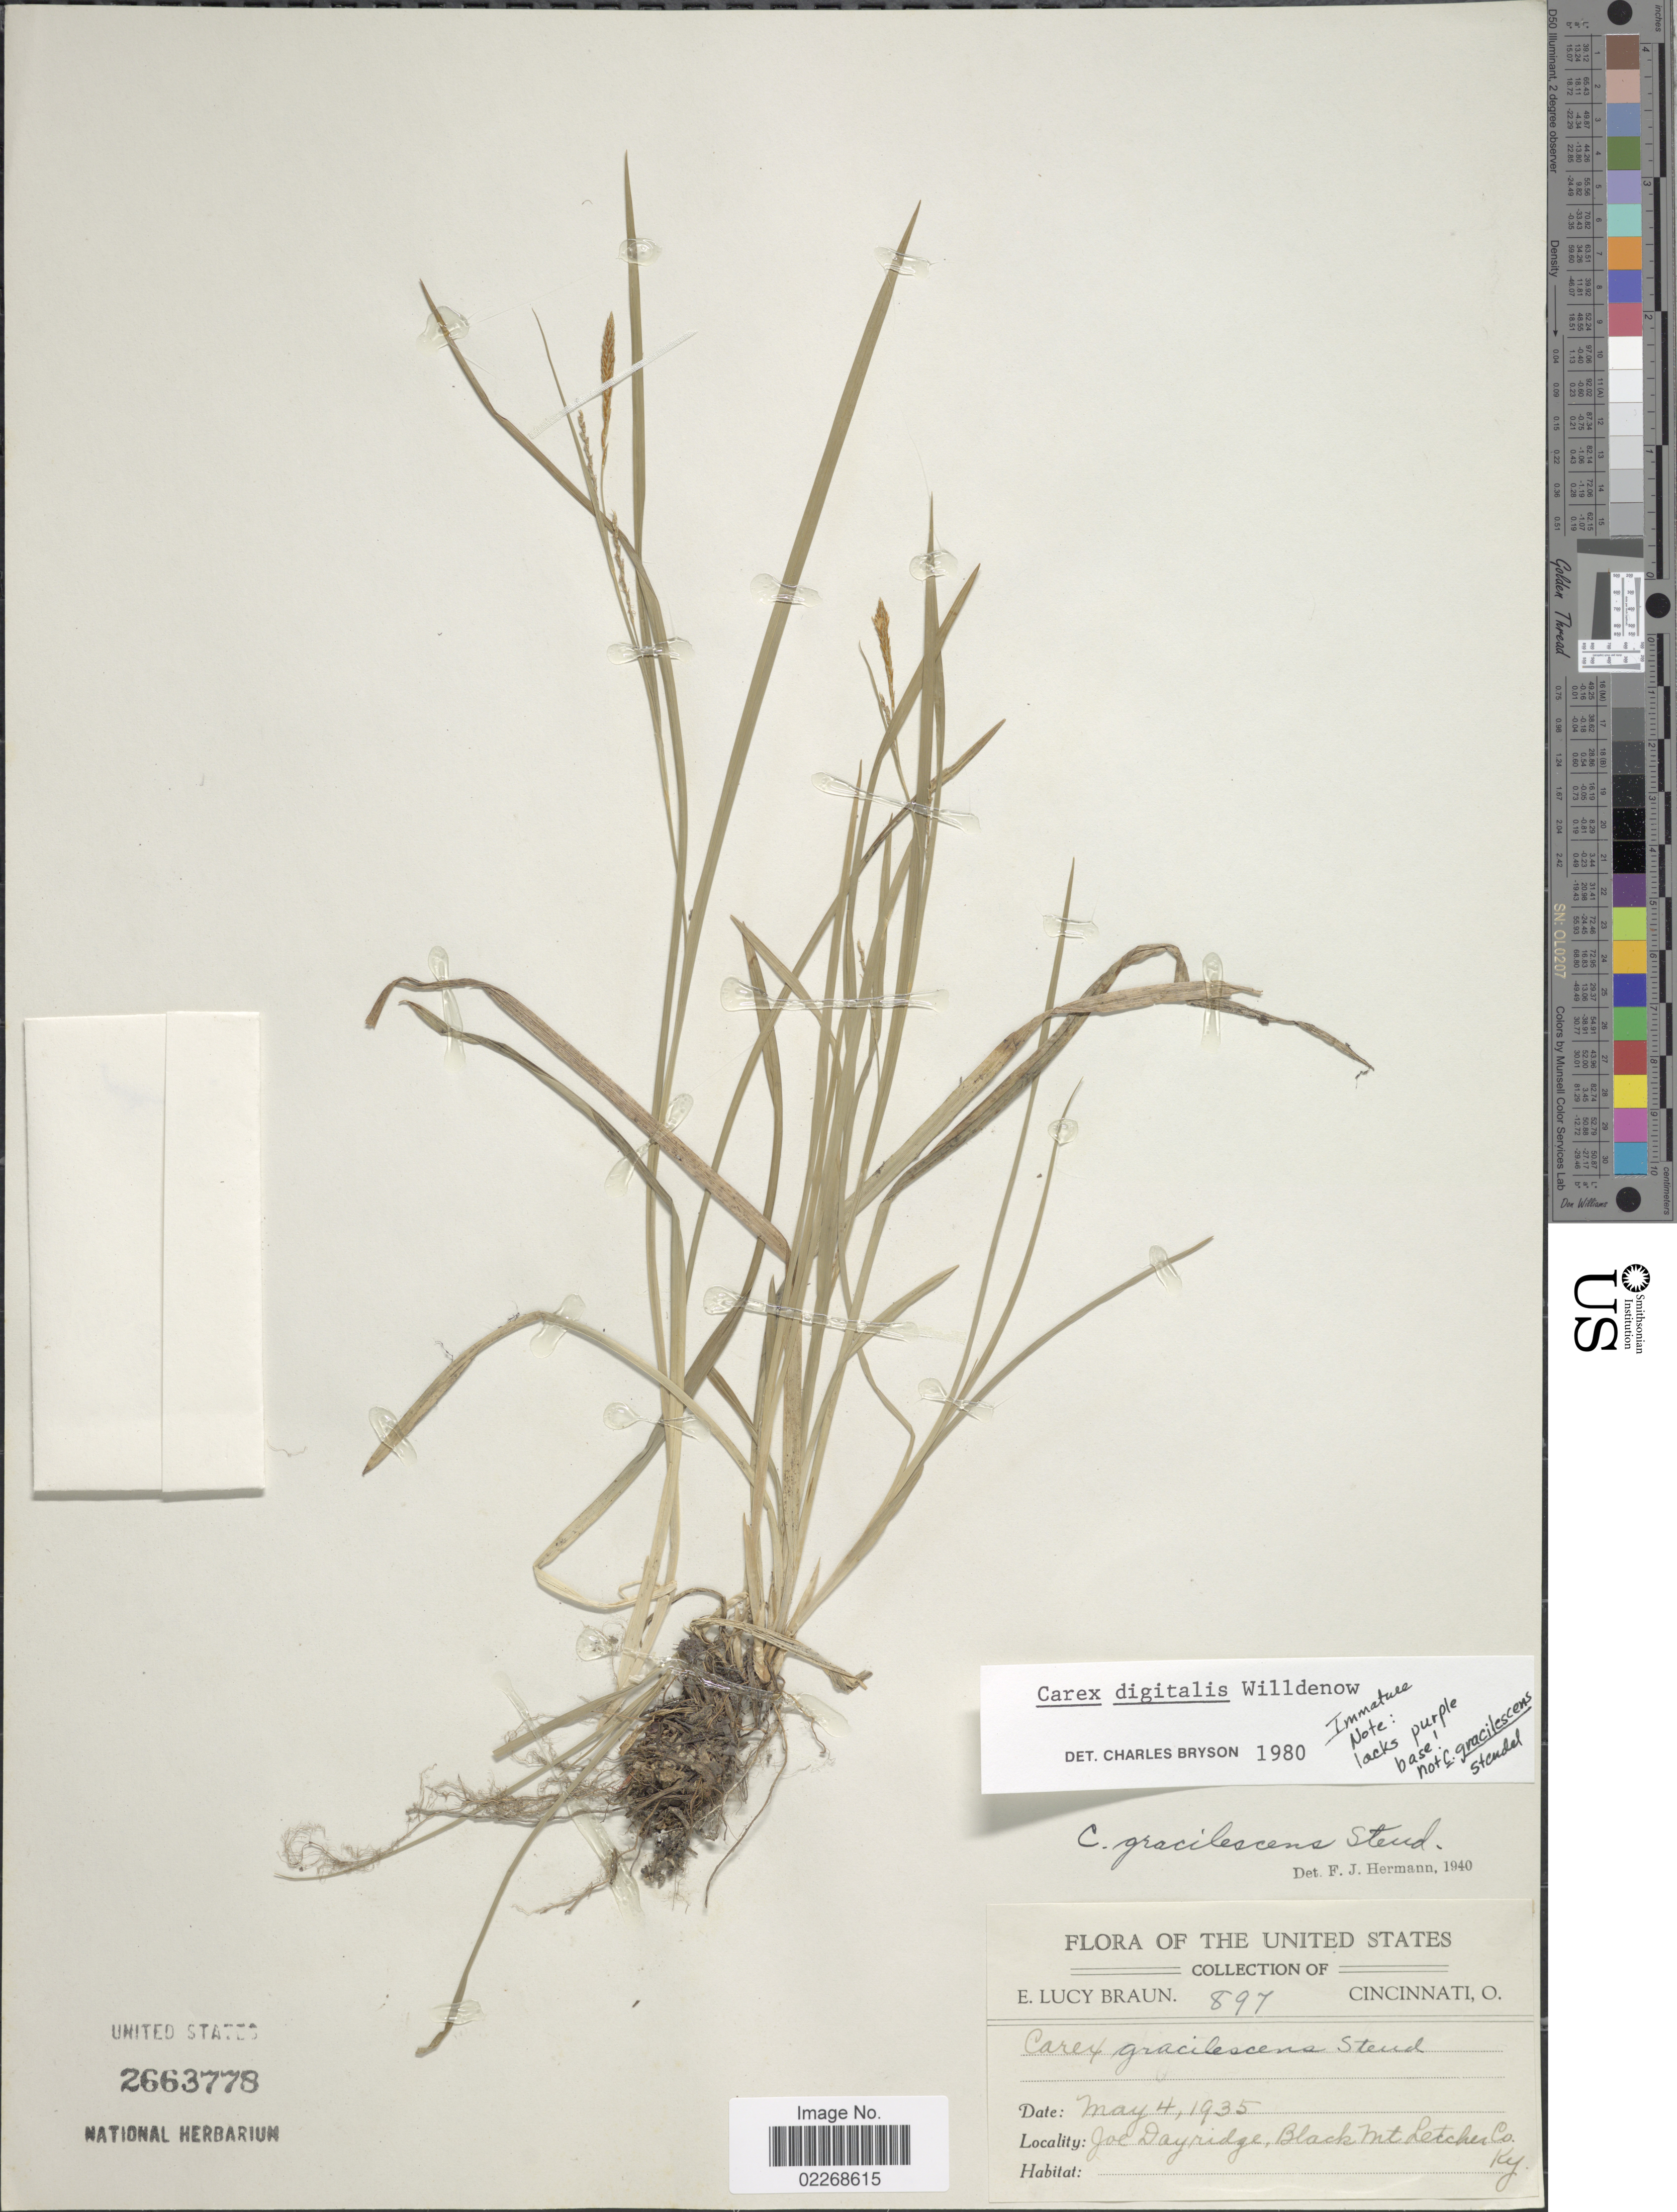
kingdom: Plantae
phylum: Tracheophyta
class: Liliopsida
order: Poales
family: Cyperaceae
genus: Carex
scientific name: Carex digitalis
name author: Willd.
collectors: E. L. Braun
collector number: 897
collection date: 1935-05-04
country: United States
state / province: Kentucky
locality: Joe Day ridge, Black Mt. Letcher Co.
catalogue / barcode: US 2663778